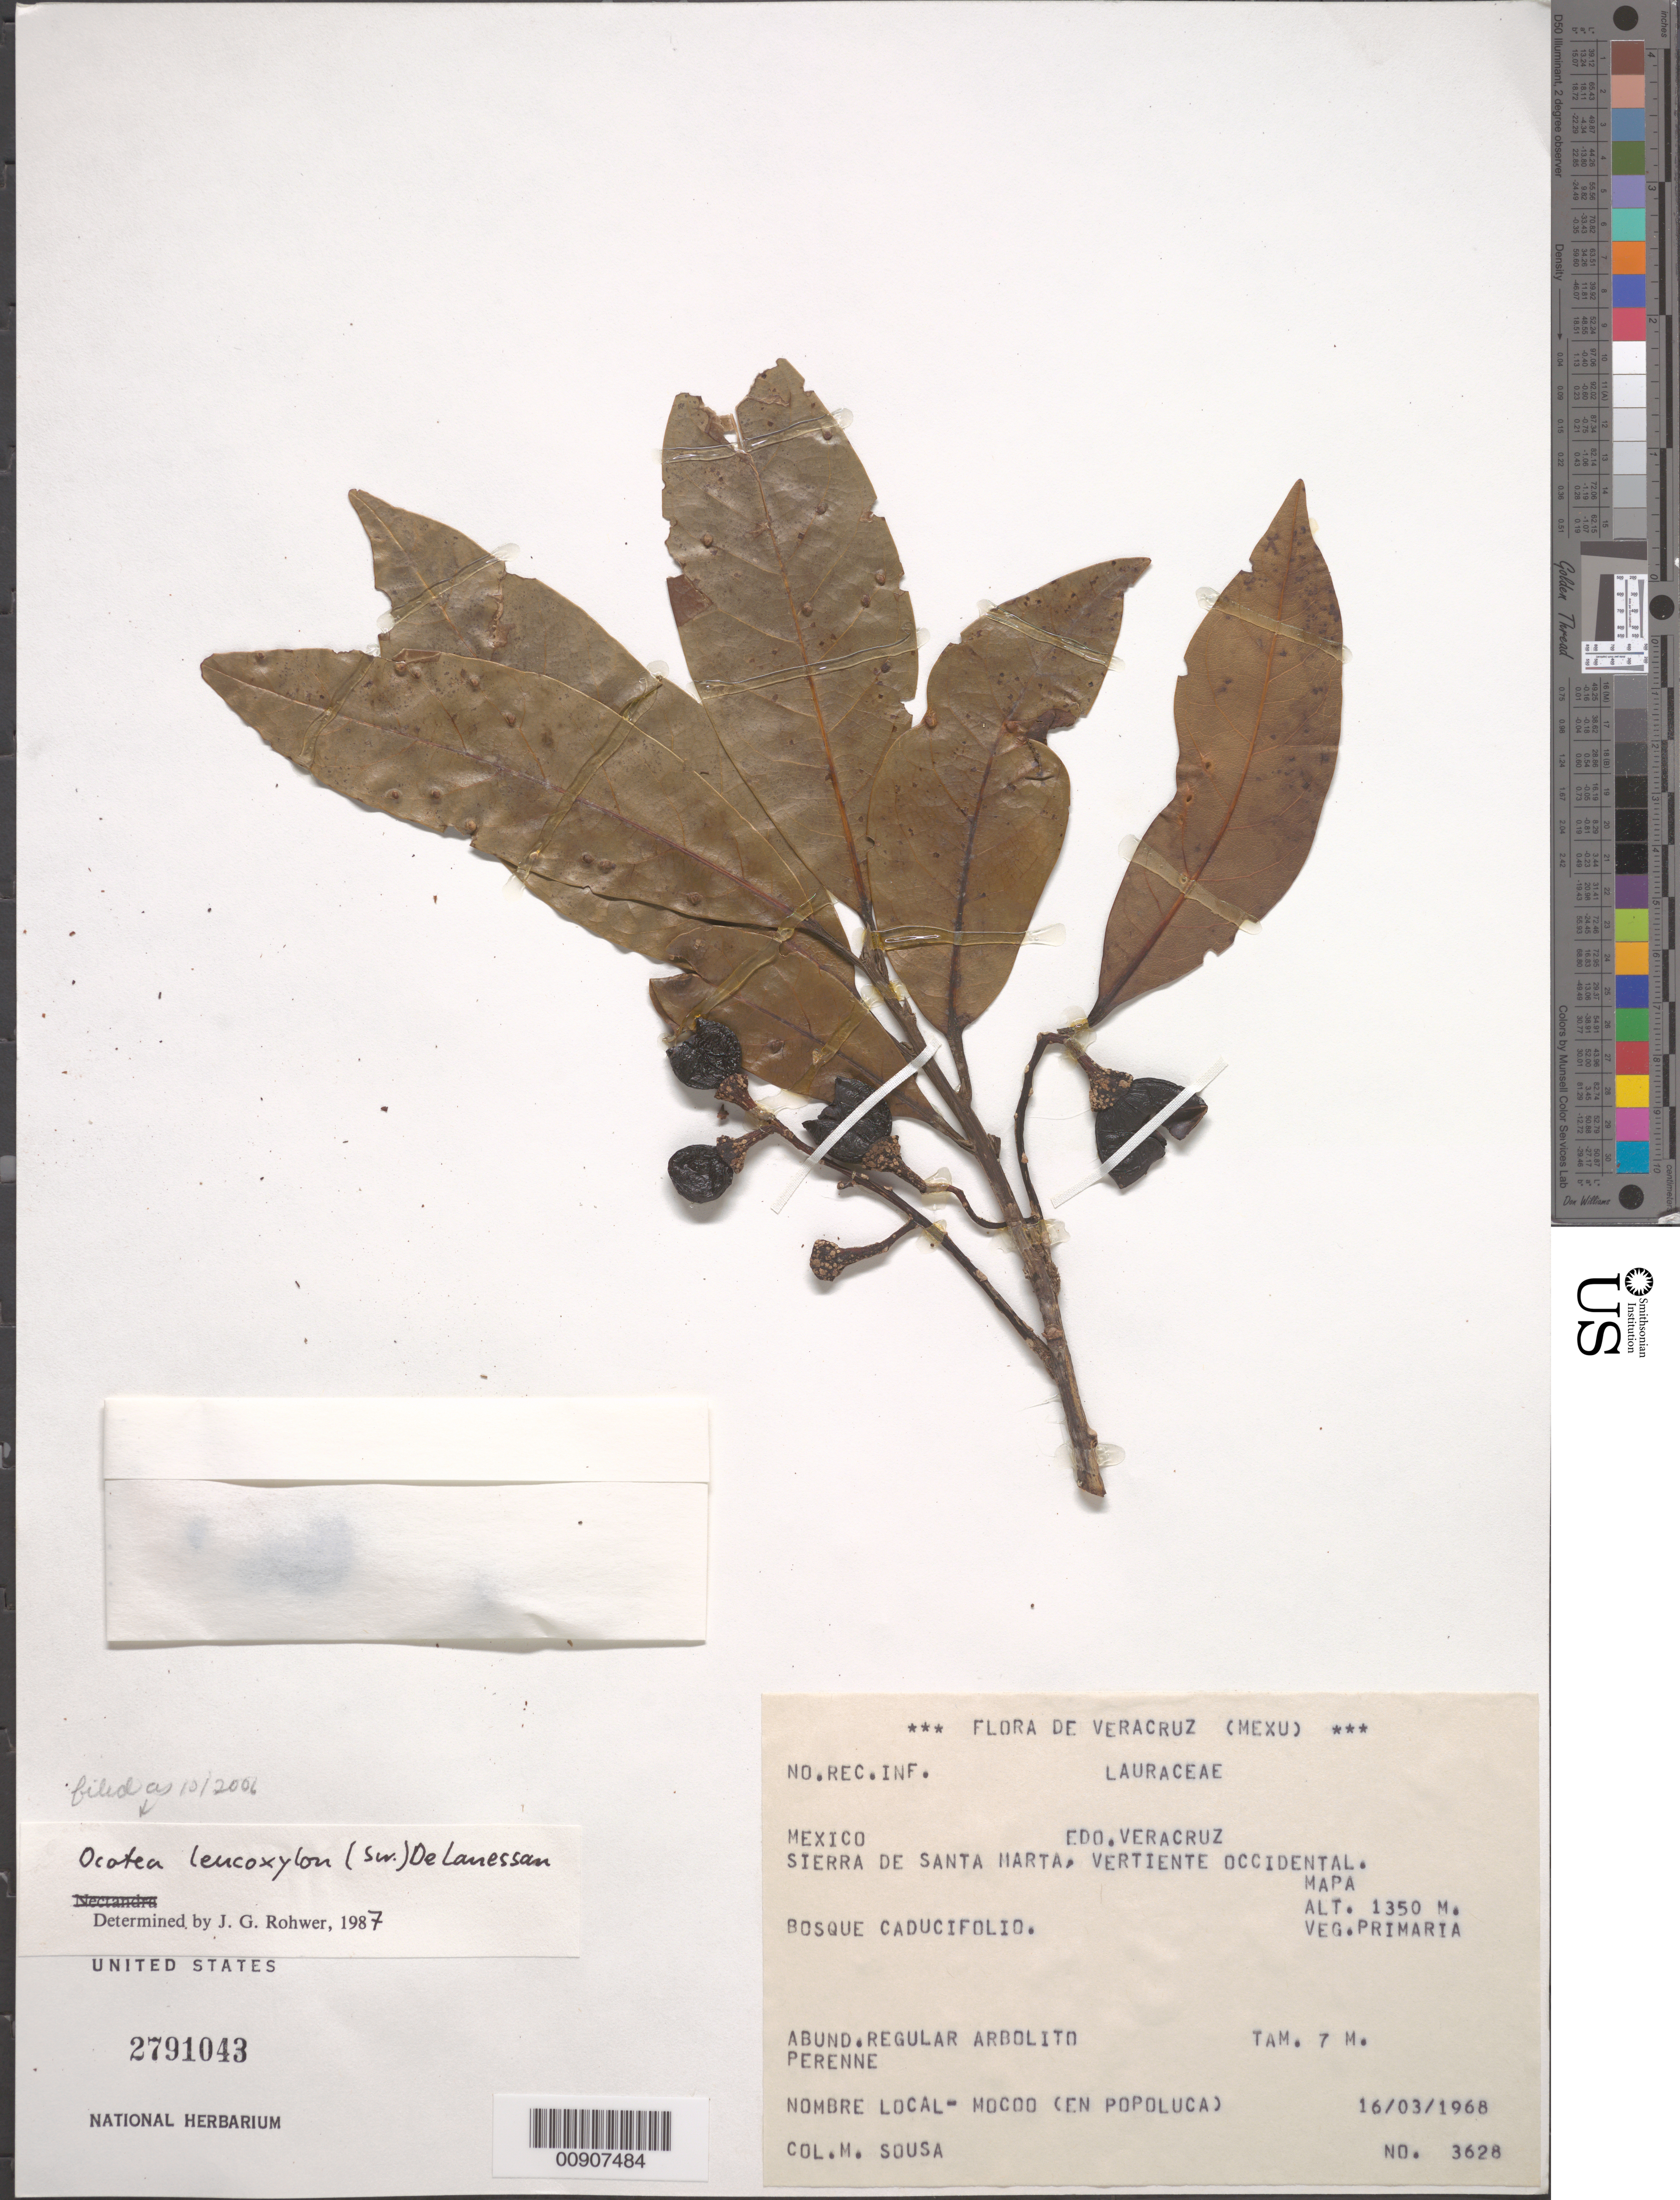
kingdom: Plantae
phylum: Tracheophyta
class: Magnoliopsida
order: Laurales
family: Lauraceae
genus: Ocotea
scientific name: Ocotea leucoxylon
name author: (Sw.) Laness.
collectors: M. Sousa S.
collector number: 3628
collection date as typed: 16 Mar 1968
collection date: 1968-03-16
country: Mexico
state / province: Veracruz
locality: Veracruz: Sierra de Santa Marta, vertiente occidental.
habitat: Bosque caducifolio. Veg. primaria.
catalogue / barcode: US 2791043